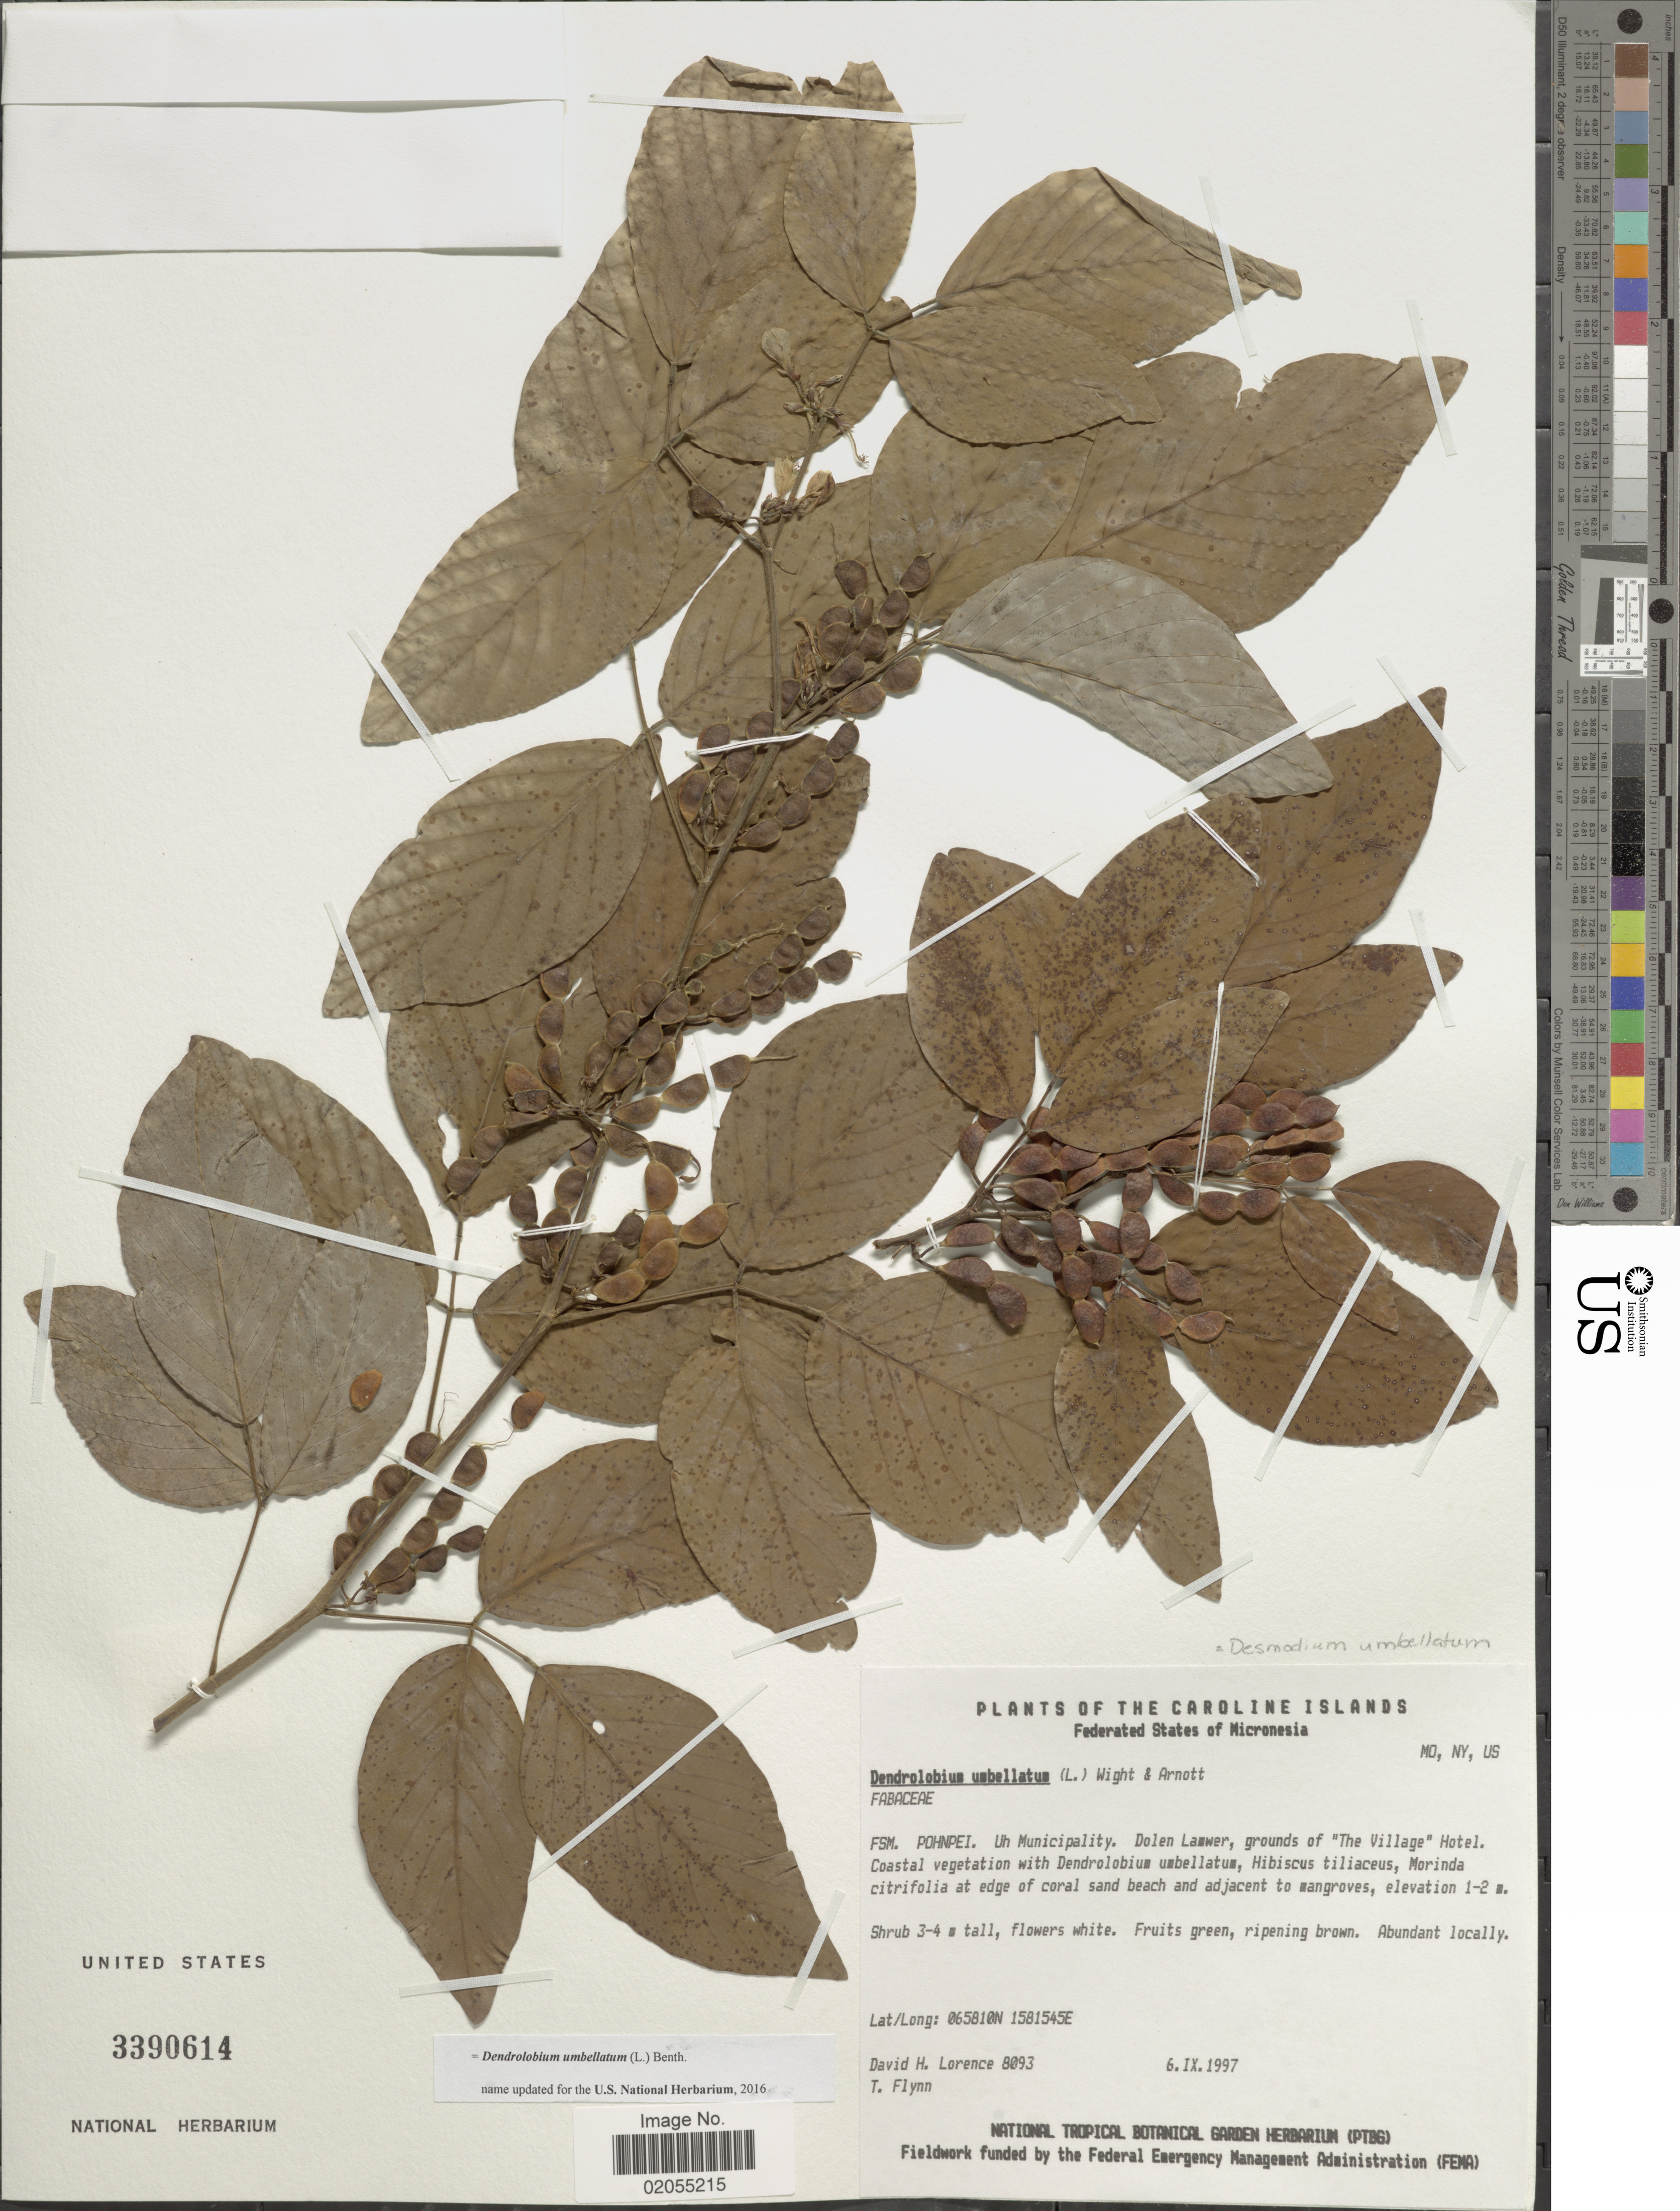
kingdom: Plantae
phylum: Tracheophyta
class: Magnoliopsida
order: Fabales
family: Fabaceae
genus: Dendrolobium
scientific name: Dendrolobium umbellatum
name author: (L.) Benth.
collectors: D. Lorence & T. Flynn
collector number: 8093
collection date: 1997-09-06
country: Micronesia, Federated States of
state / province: Pohnpei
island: Pohnpei [Ponape]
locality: Federated States of Micronesia, FSM. Pohnpei, Uh Municipality, Dolen Lauwer, grounds of The Village Hotel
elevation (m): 1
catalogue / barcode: US 3390614